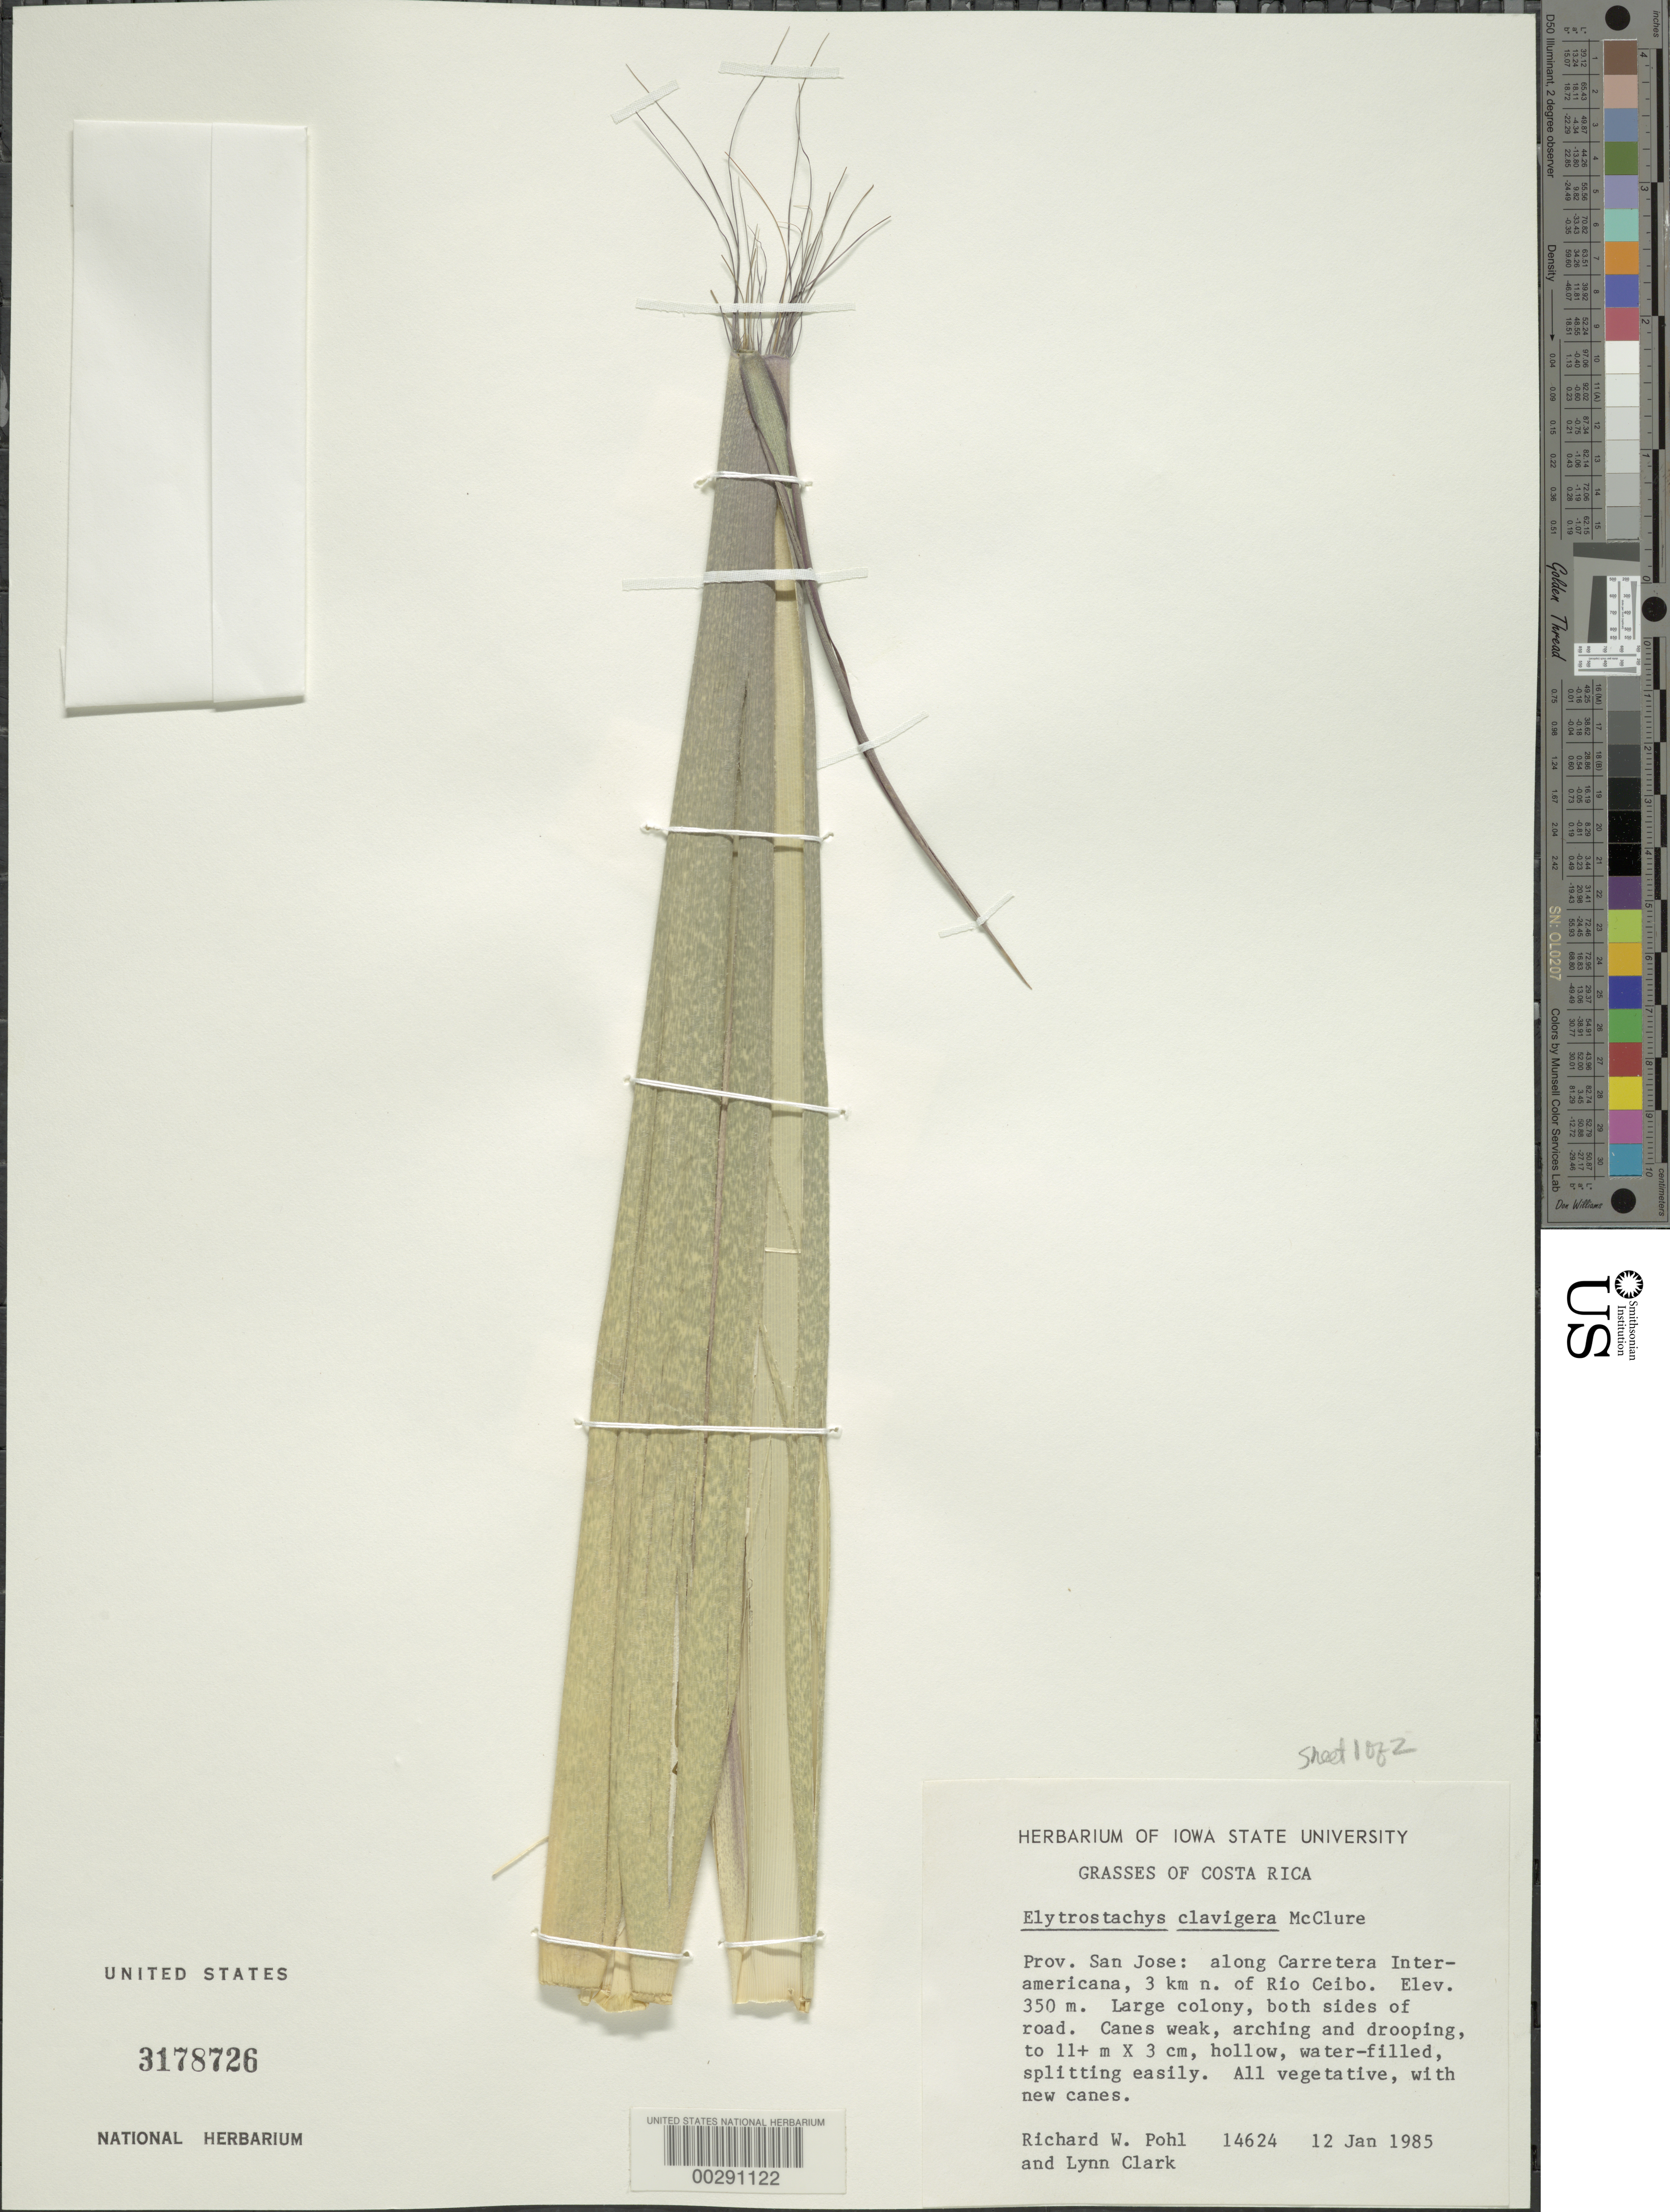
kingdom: Plantae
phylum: Tracheophyta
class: Liliopsida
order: Poales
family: Poaceae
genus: Elytrostachys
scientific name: Elytrostachys clavigera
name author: McClure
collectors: R. W. Pohl & L. G. Clark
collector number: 14624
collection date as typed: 12 Jan 1985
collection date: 1985-01-12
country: Costa Rica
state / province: San José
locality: Along carretera interamericana, 3 km n of rio ceibo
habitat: Both sides of road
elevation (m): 350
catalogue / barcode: US 3178726